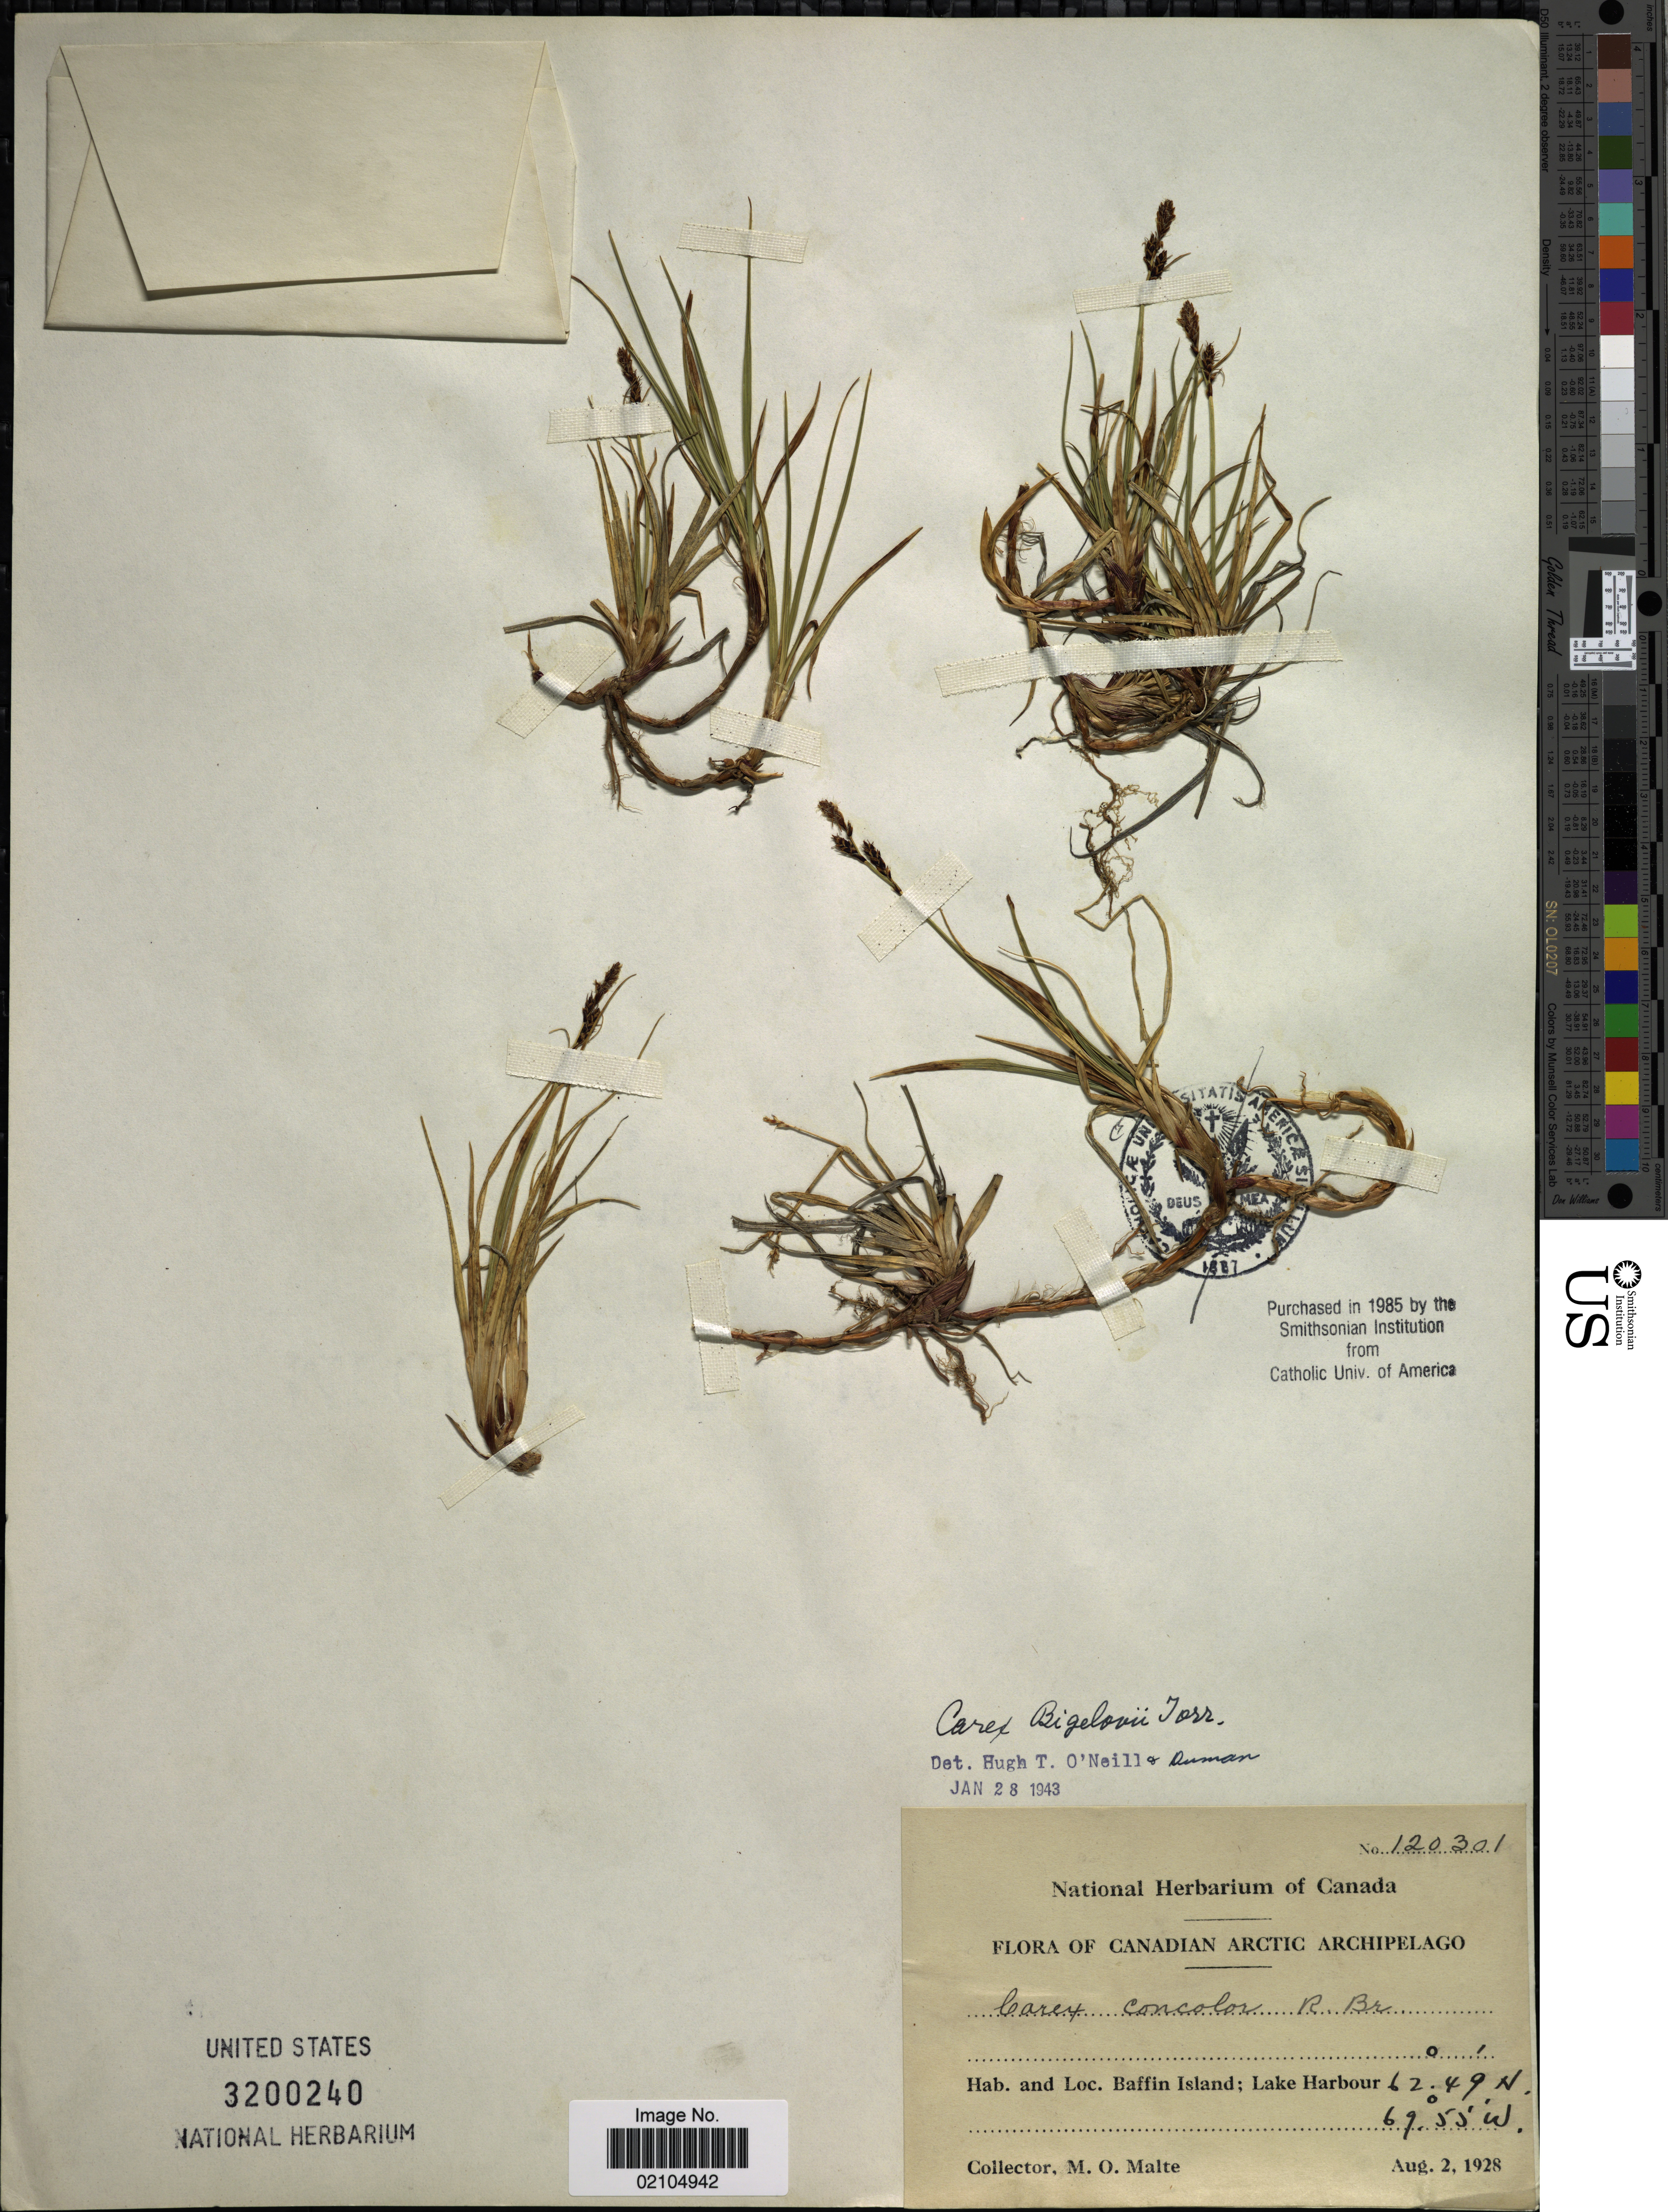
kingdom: Plantae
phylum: Tracheophyta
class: Liliopsida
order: Poales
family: Cyperaceae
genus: Carex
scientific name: Carex bigelowii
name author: Torr. ex Schwein.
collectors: M. O. Malte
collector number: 120301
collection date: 1928-08-02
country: Canada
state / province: Nunavut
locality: Canadian Arctic Archipelago, Baffin Island; Lake Harbour.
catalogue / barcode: US 3200240